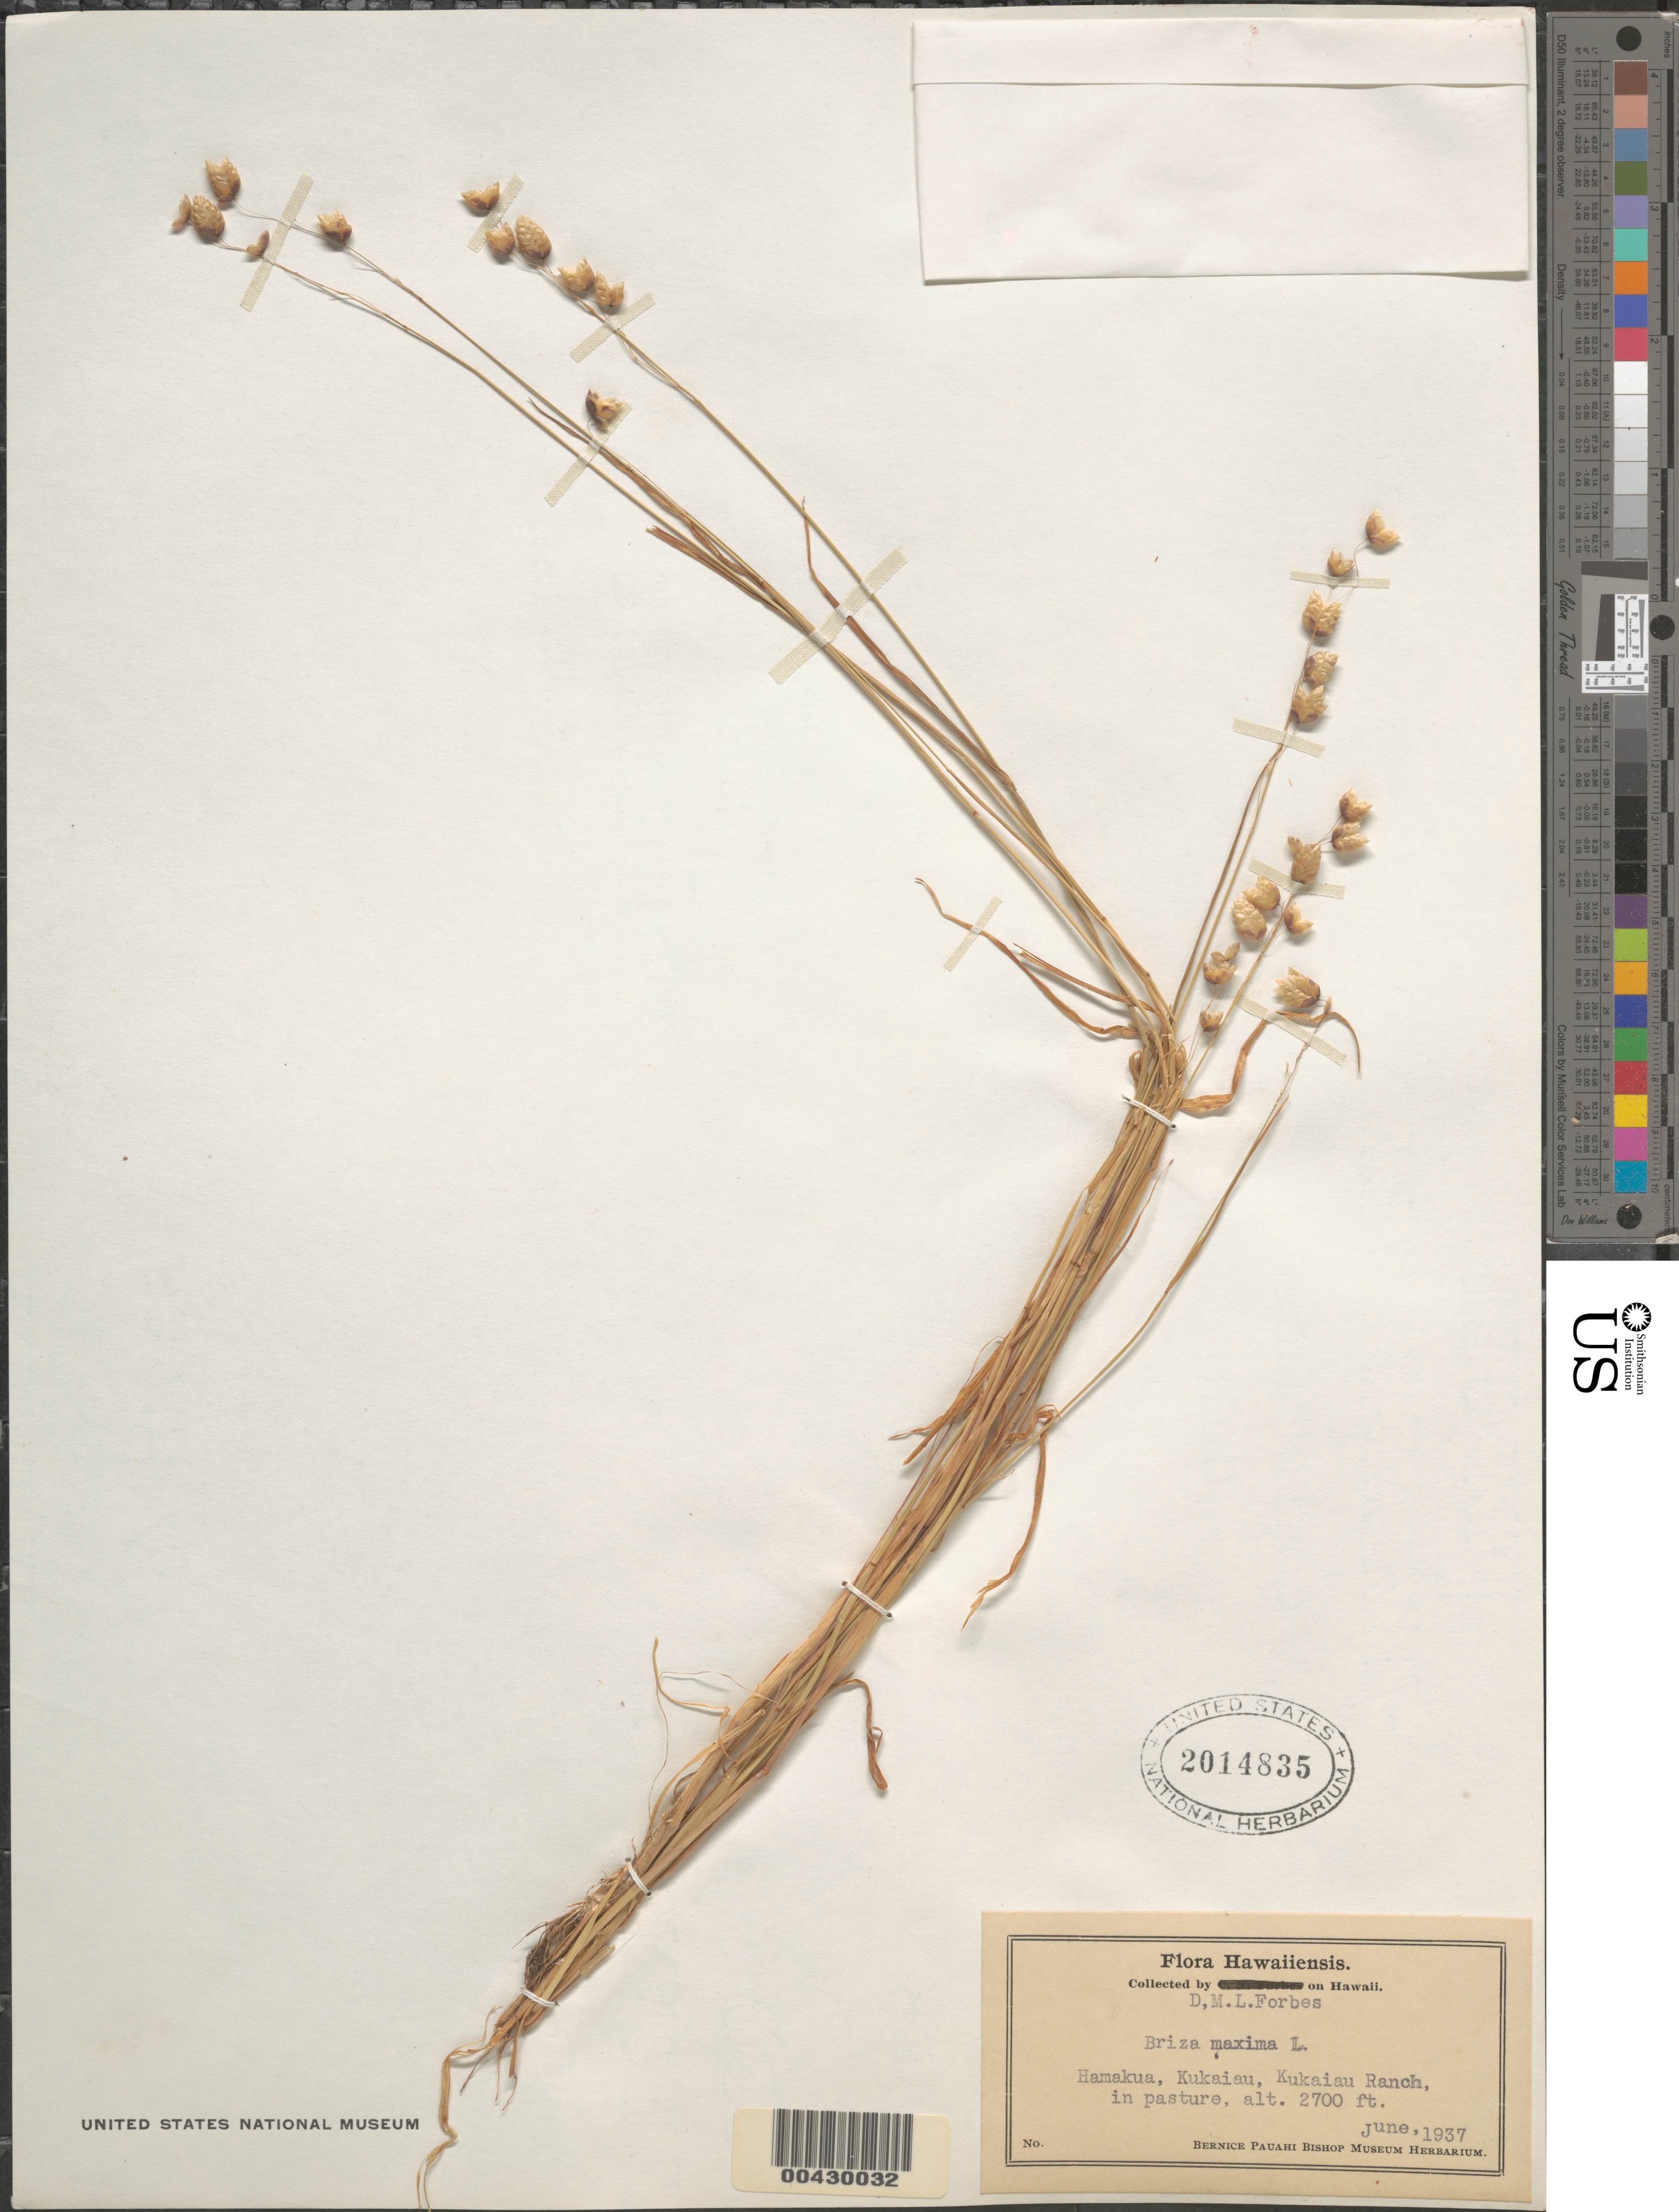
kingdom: Plantae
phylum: Tracheophyta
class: Liliopsida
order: Poales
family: Poaceae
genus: Briza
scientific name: Briza maxima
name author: L.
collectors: D. Forbes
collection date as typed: Jun 1937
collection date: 1937-06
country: United States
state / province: Hawaii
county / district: Hawaii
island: Hawaii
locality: Hamakua, Kukaiau, Kukaiau Ranch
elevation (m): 823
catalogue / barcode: US 2014835